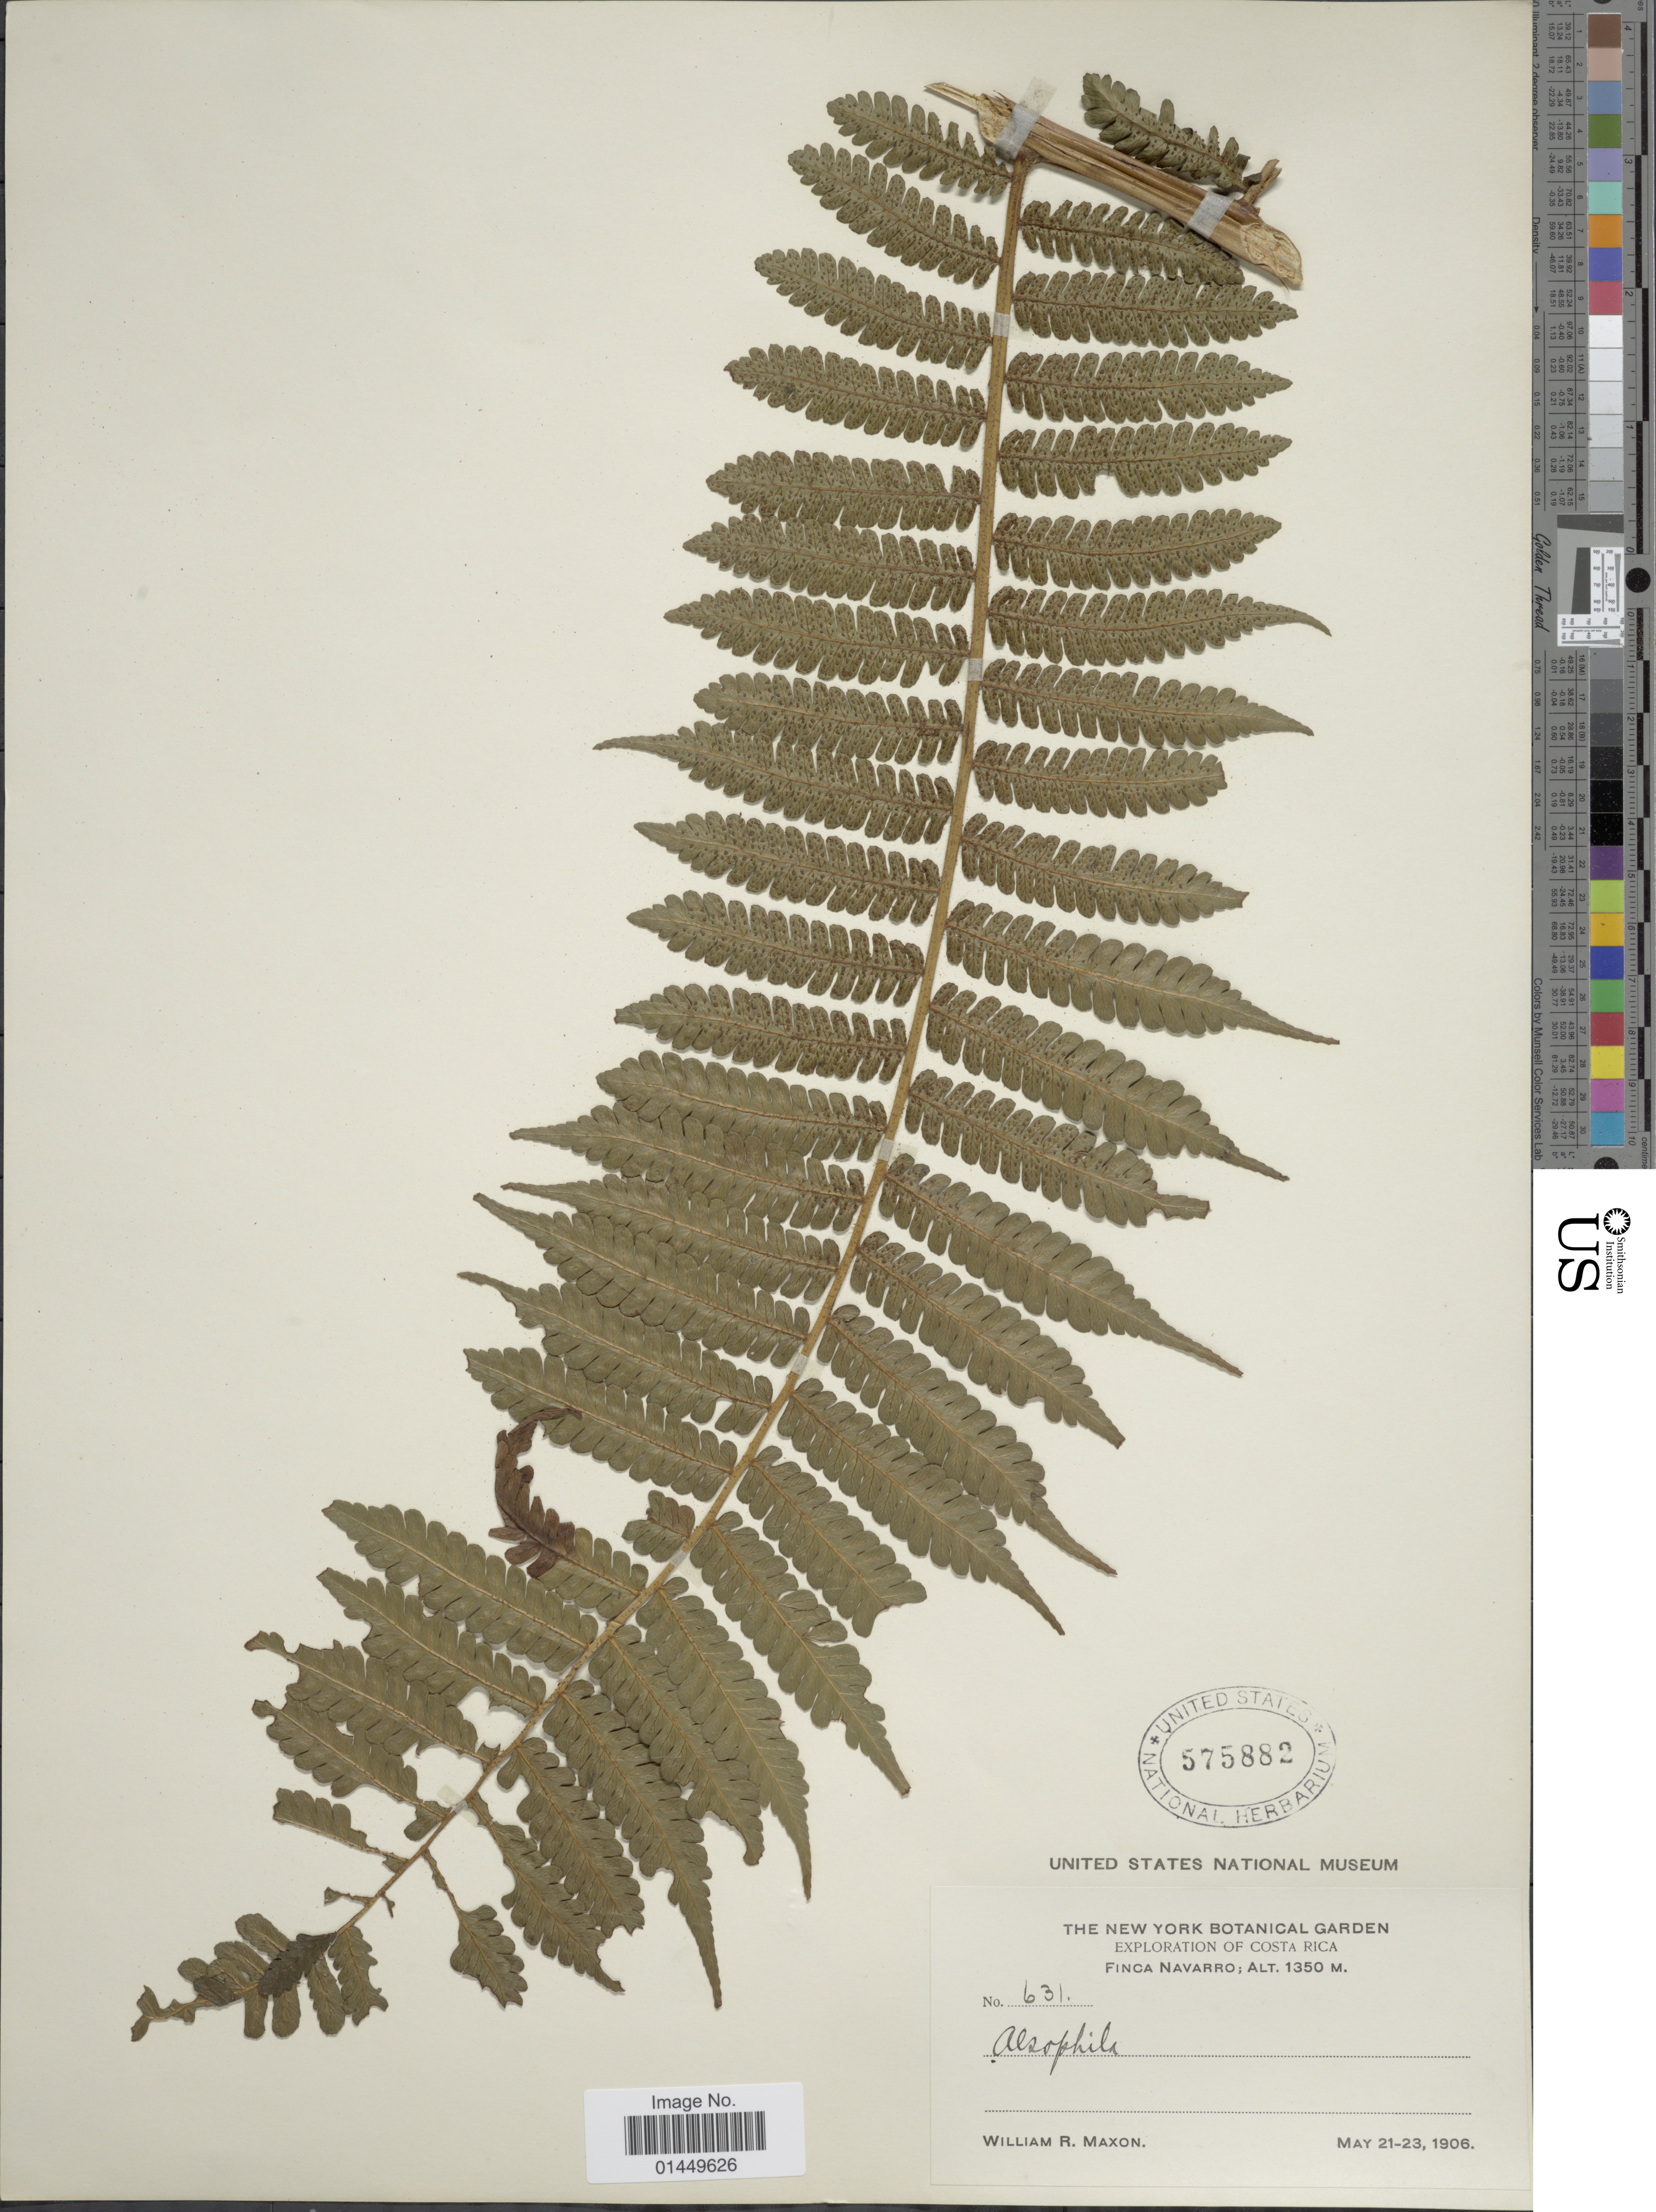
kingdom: Plantae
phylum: Tracheophyta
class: Polypodiopsida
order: Cyatheales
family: Cyatheaceae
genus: Cyathea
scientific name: Cyathea schiedeana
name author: (C. Presl) Domin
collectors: W. R. Maxon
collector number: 631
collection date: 1906-05-21/1906-05-23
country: Costa Rica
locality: Finca Navarro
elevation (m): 1350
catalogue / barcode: US 575882